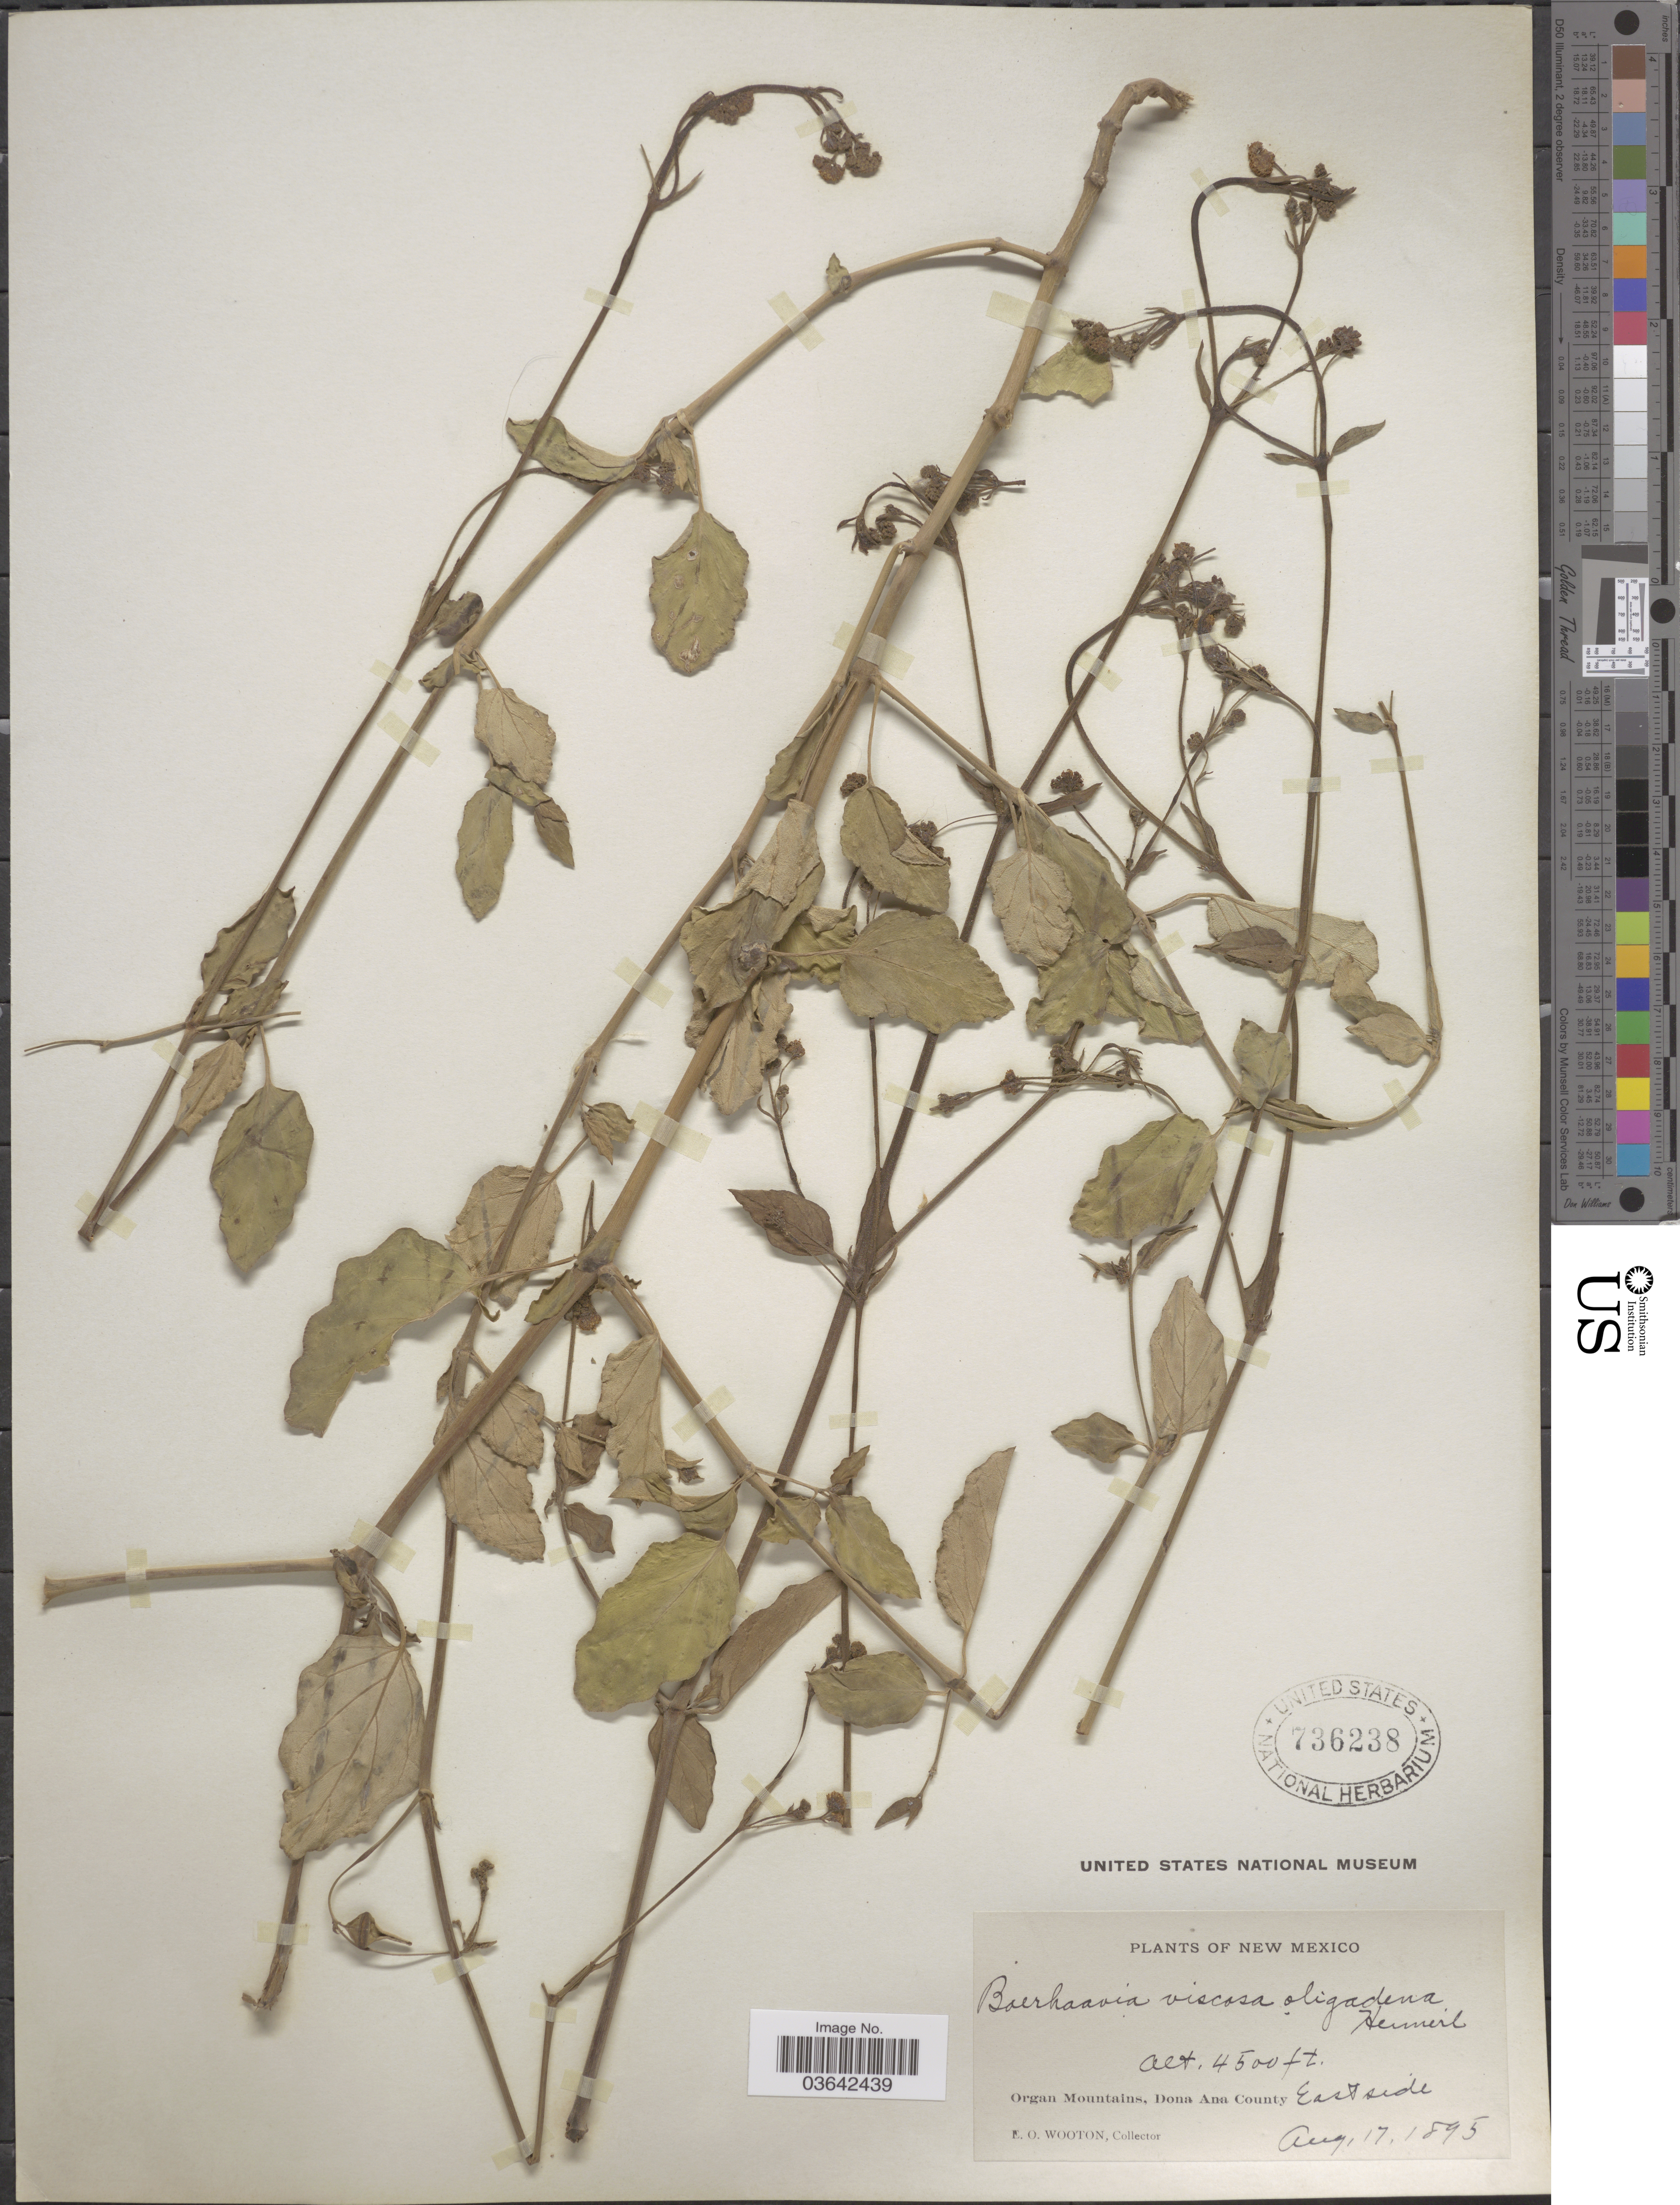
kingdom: Plantae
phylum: Tracheophyta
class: Magnoliopsida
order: Caryophyllales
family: Nyctaginaceae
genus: Boerhavia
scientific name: Boerhavia coccinea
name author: Mill.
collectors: E. O. Wooton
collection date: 1895-08-17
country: United States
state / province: New Mexico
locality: Organ Mountains, Dona Ana County. East side.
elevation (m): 1372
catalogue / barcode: US 736238